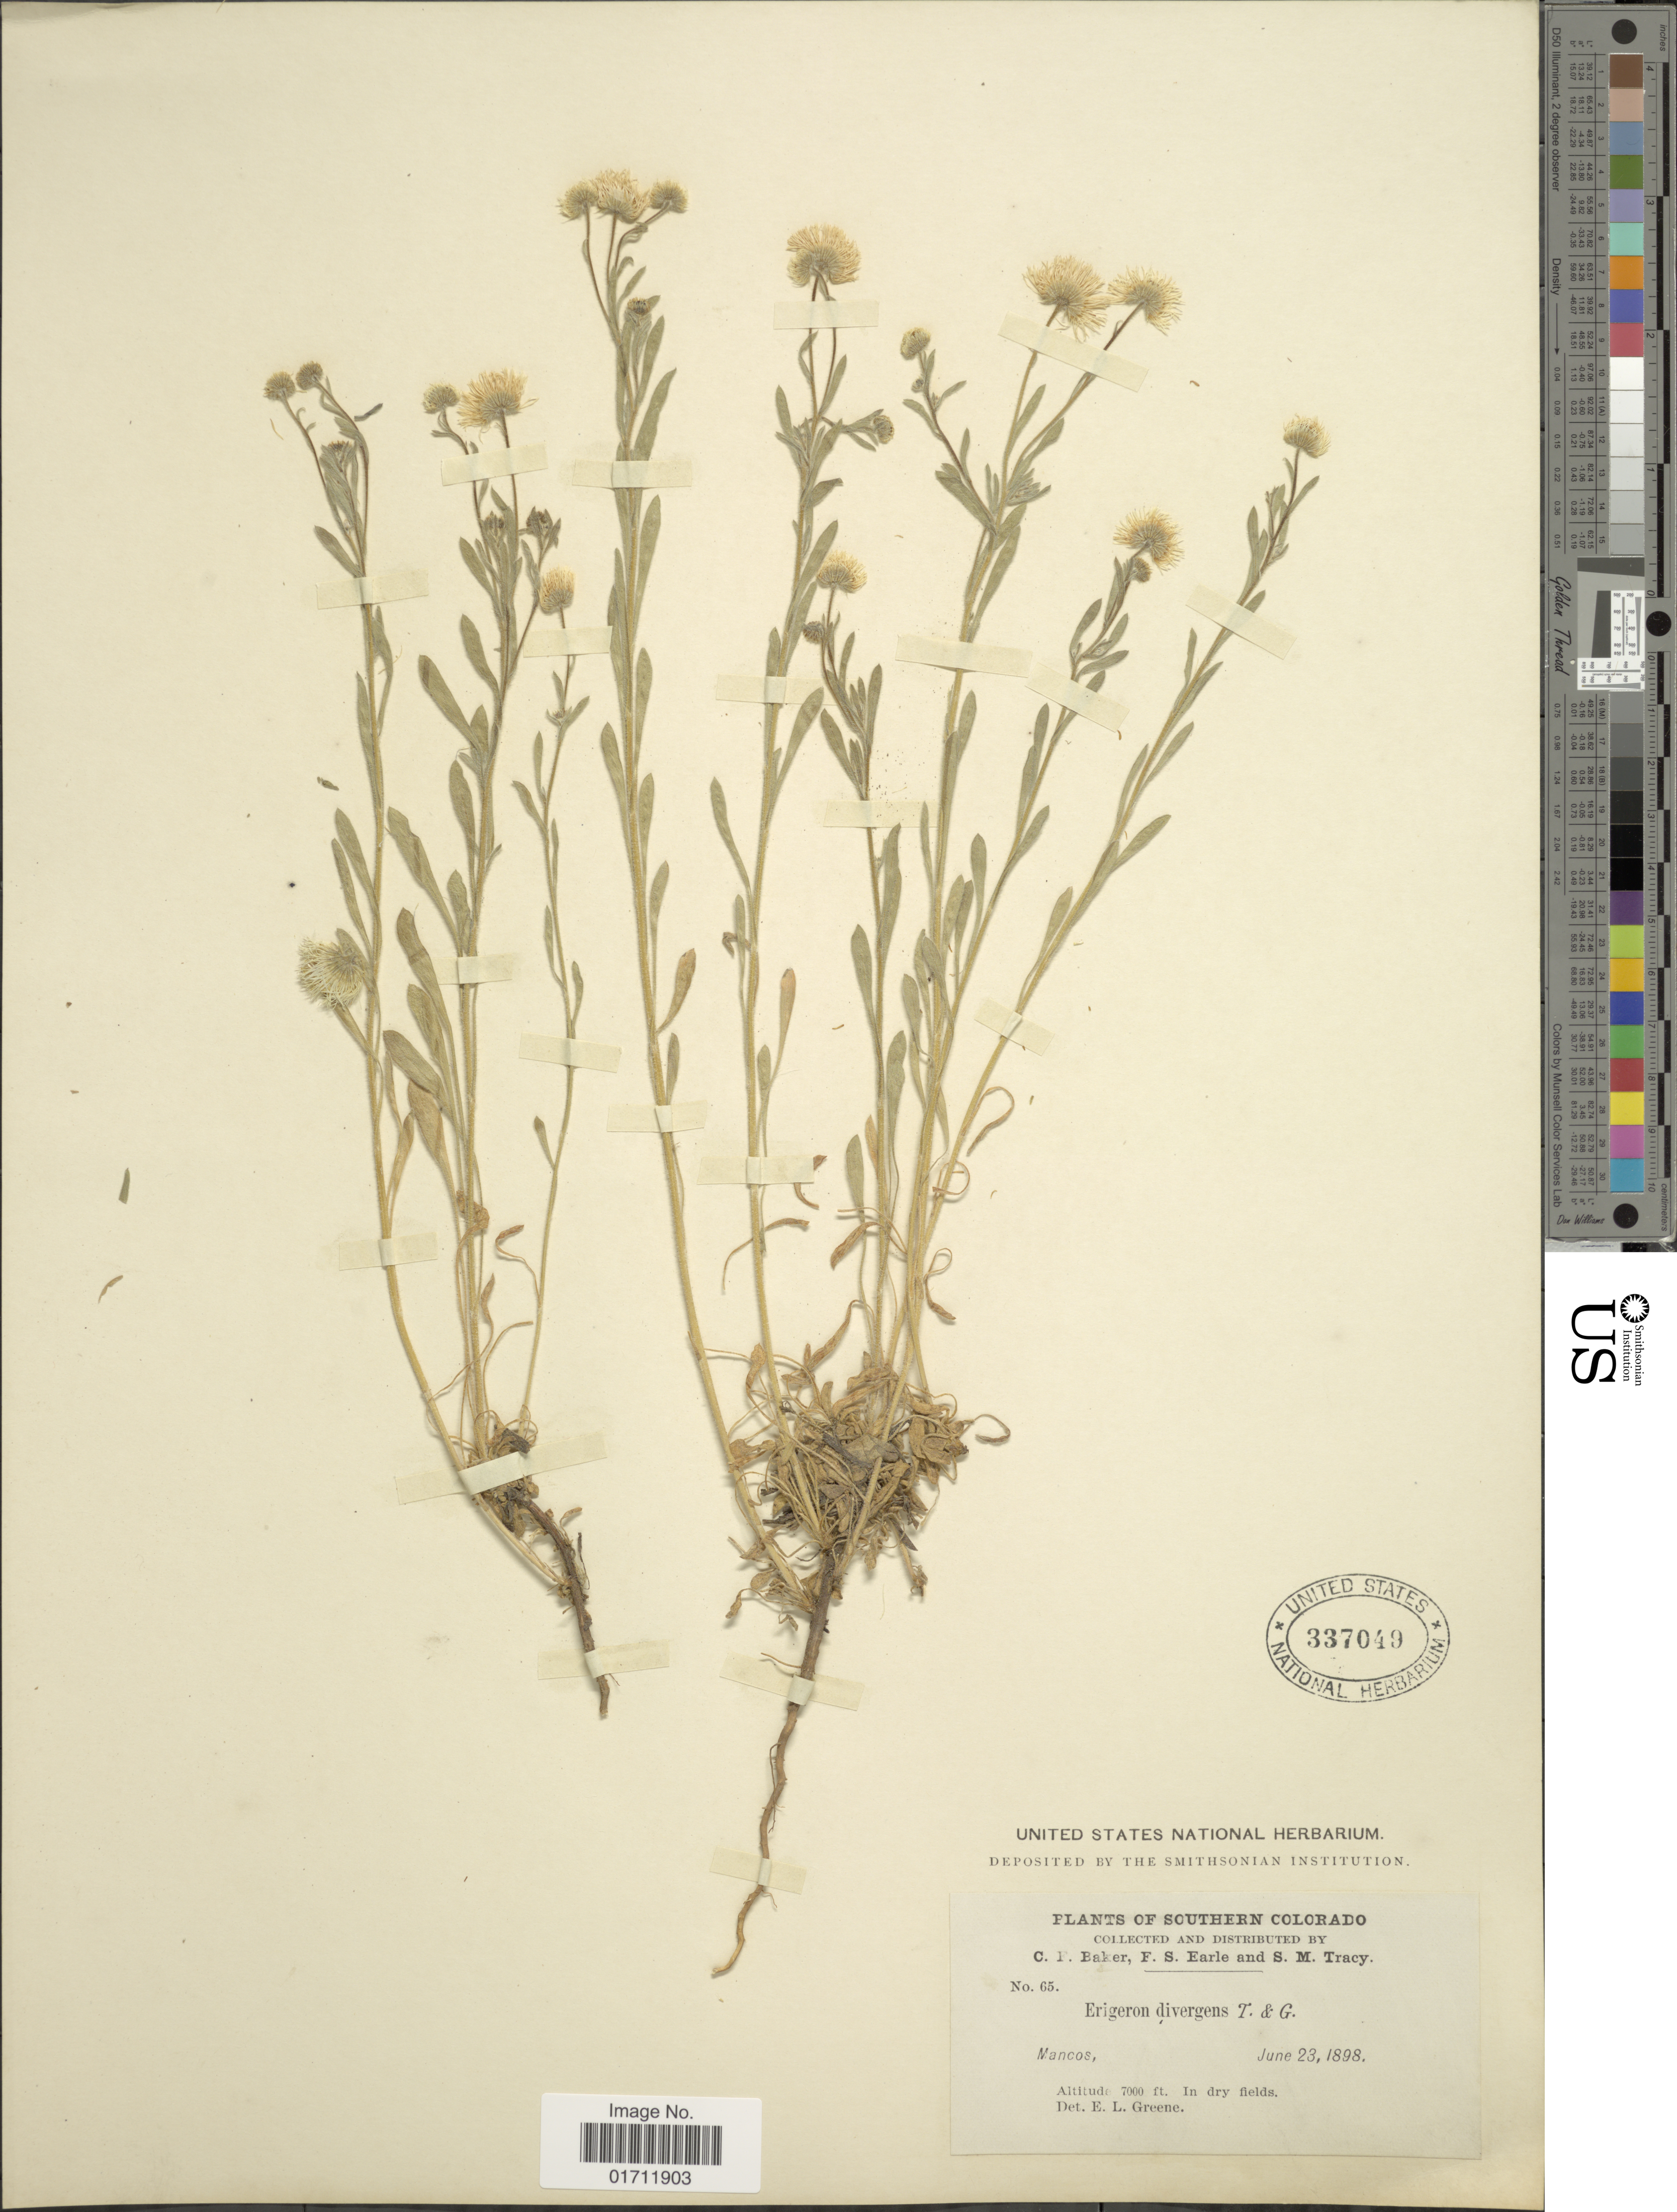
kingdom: Plantae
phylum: Tracheophyta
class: Magnoliopsida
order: Asterales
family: Asteraceae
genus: Erigeron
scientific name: Erigeron divergens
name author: Torr. & A. Gray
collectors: C. F. Baker, F. S. Earle & S. M. Tracy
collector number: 65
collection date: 1898-06-23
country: United States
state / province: Colorado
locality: Southern Colorado, Mancos, In dry fields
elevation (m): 2134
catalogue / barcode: US 337049